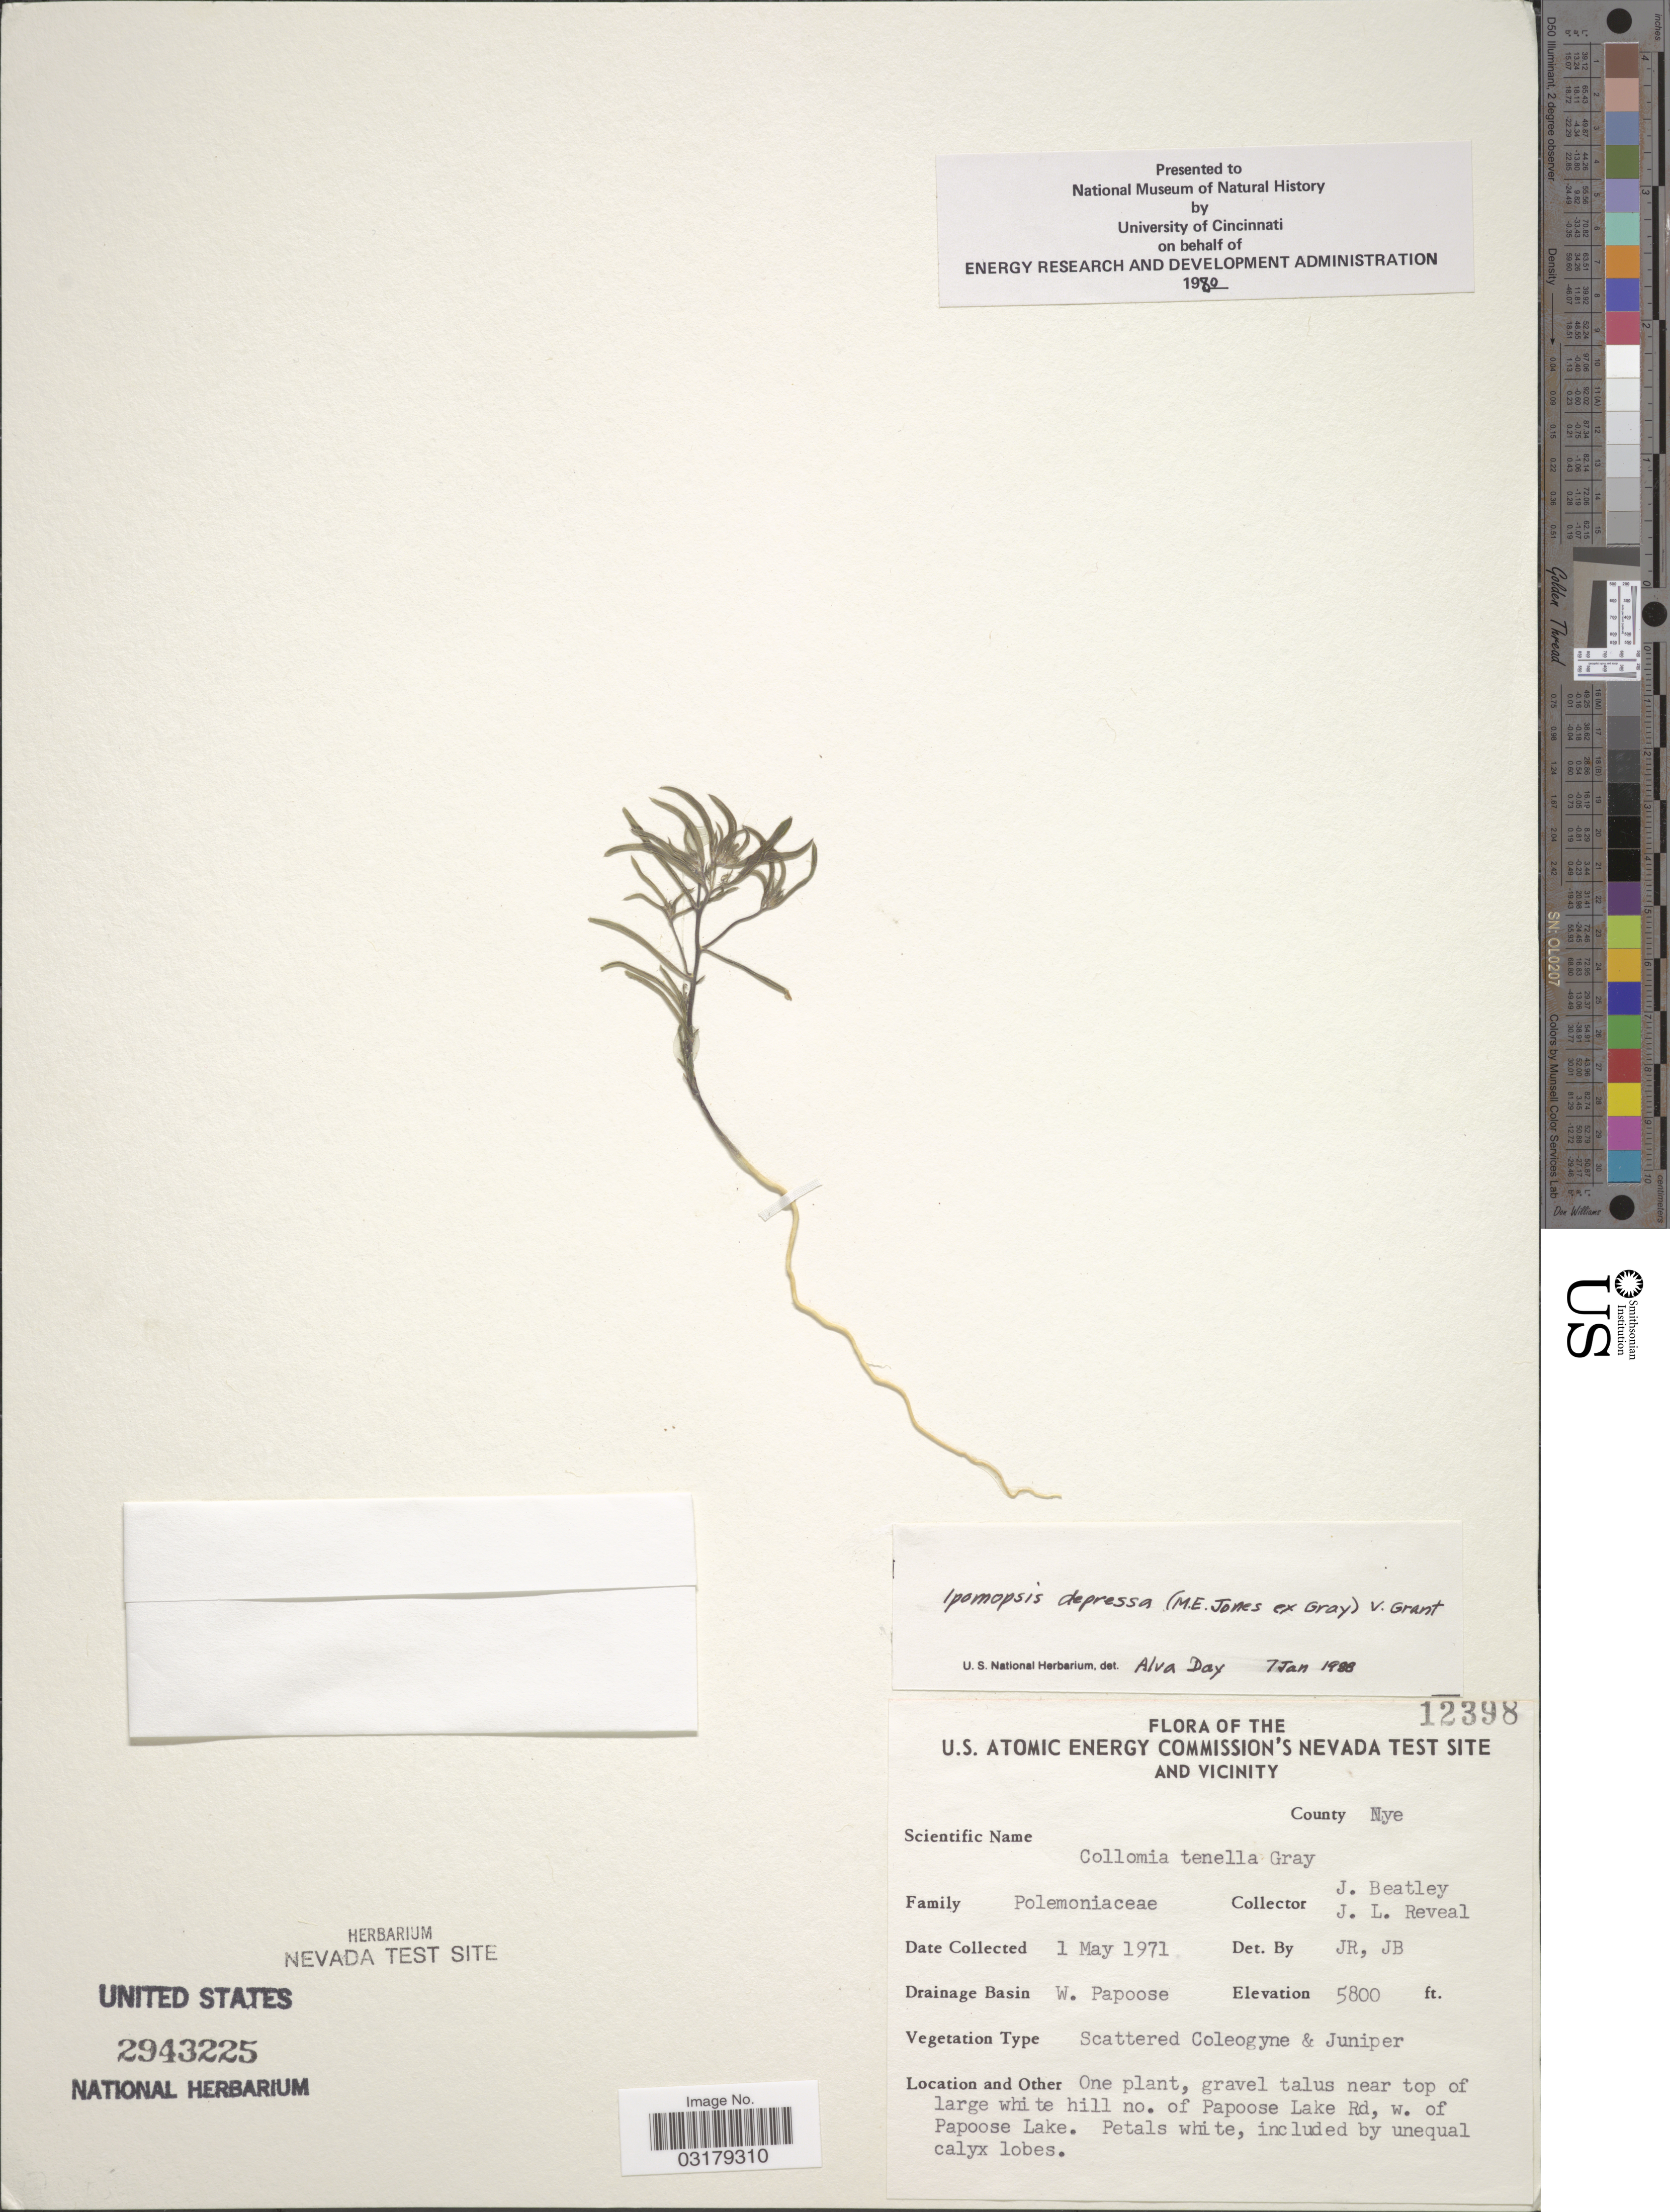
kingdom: Plantae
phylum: Tracheophyta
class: Magnoliopsida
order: Ericales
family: Polemoniaceae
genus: Ipomopsis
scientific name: Ipomopsis depressa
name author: (M.E. Jones ex A. Gray) V.E. Grant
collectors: J. C. Beatley & J. L. Reveal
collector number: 12398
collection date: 1971-05-01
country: United States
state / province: Nevada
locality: The U.S. Atomic Energy Commission's Nevada test site and vicinity. County Nye. Drainage Basin W. Papoose. One plant, gravel talus near top of large white hill no. of Papoose Lake Rd, w. of Papoose Lake.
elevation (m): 1768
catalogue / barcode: US 2943225